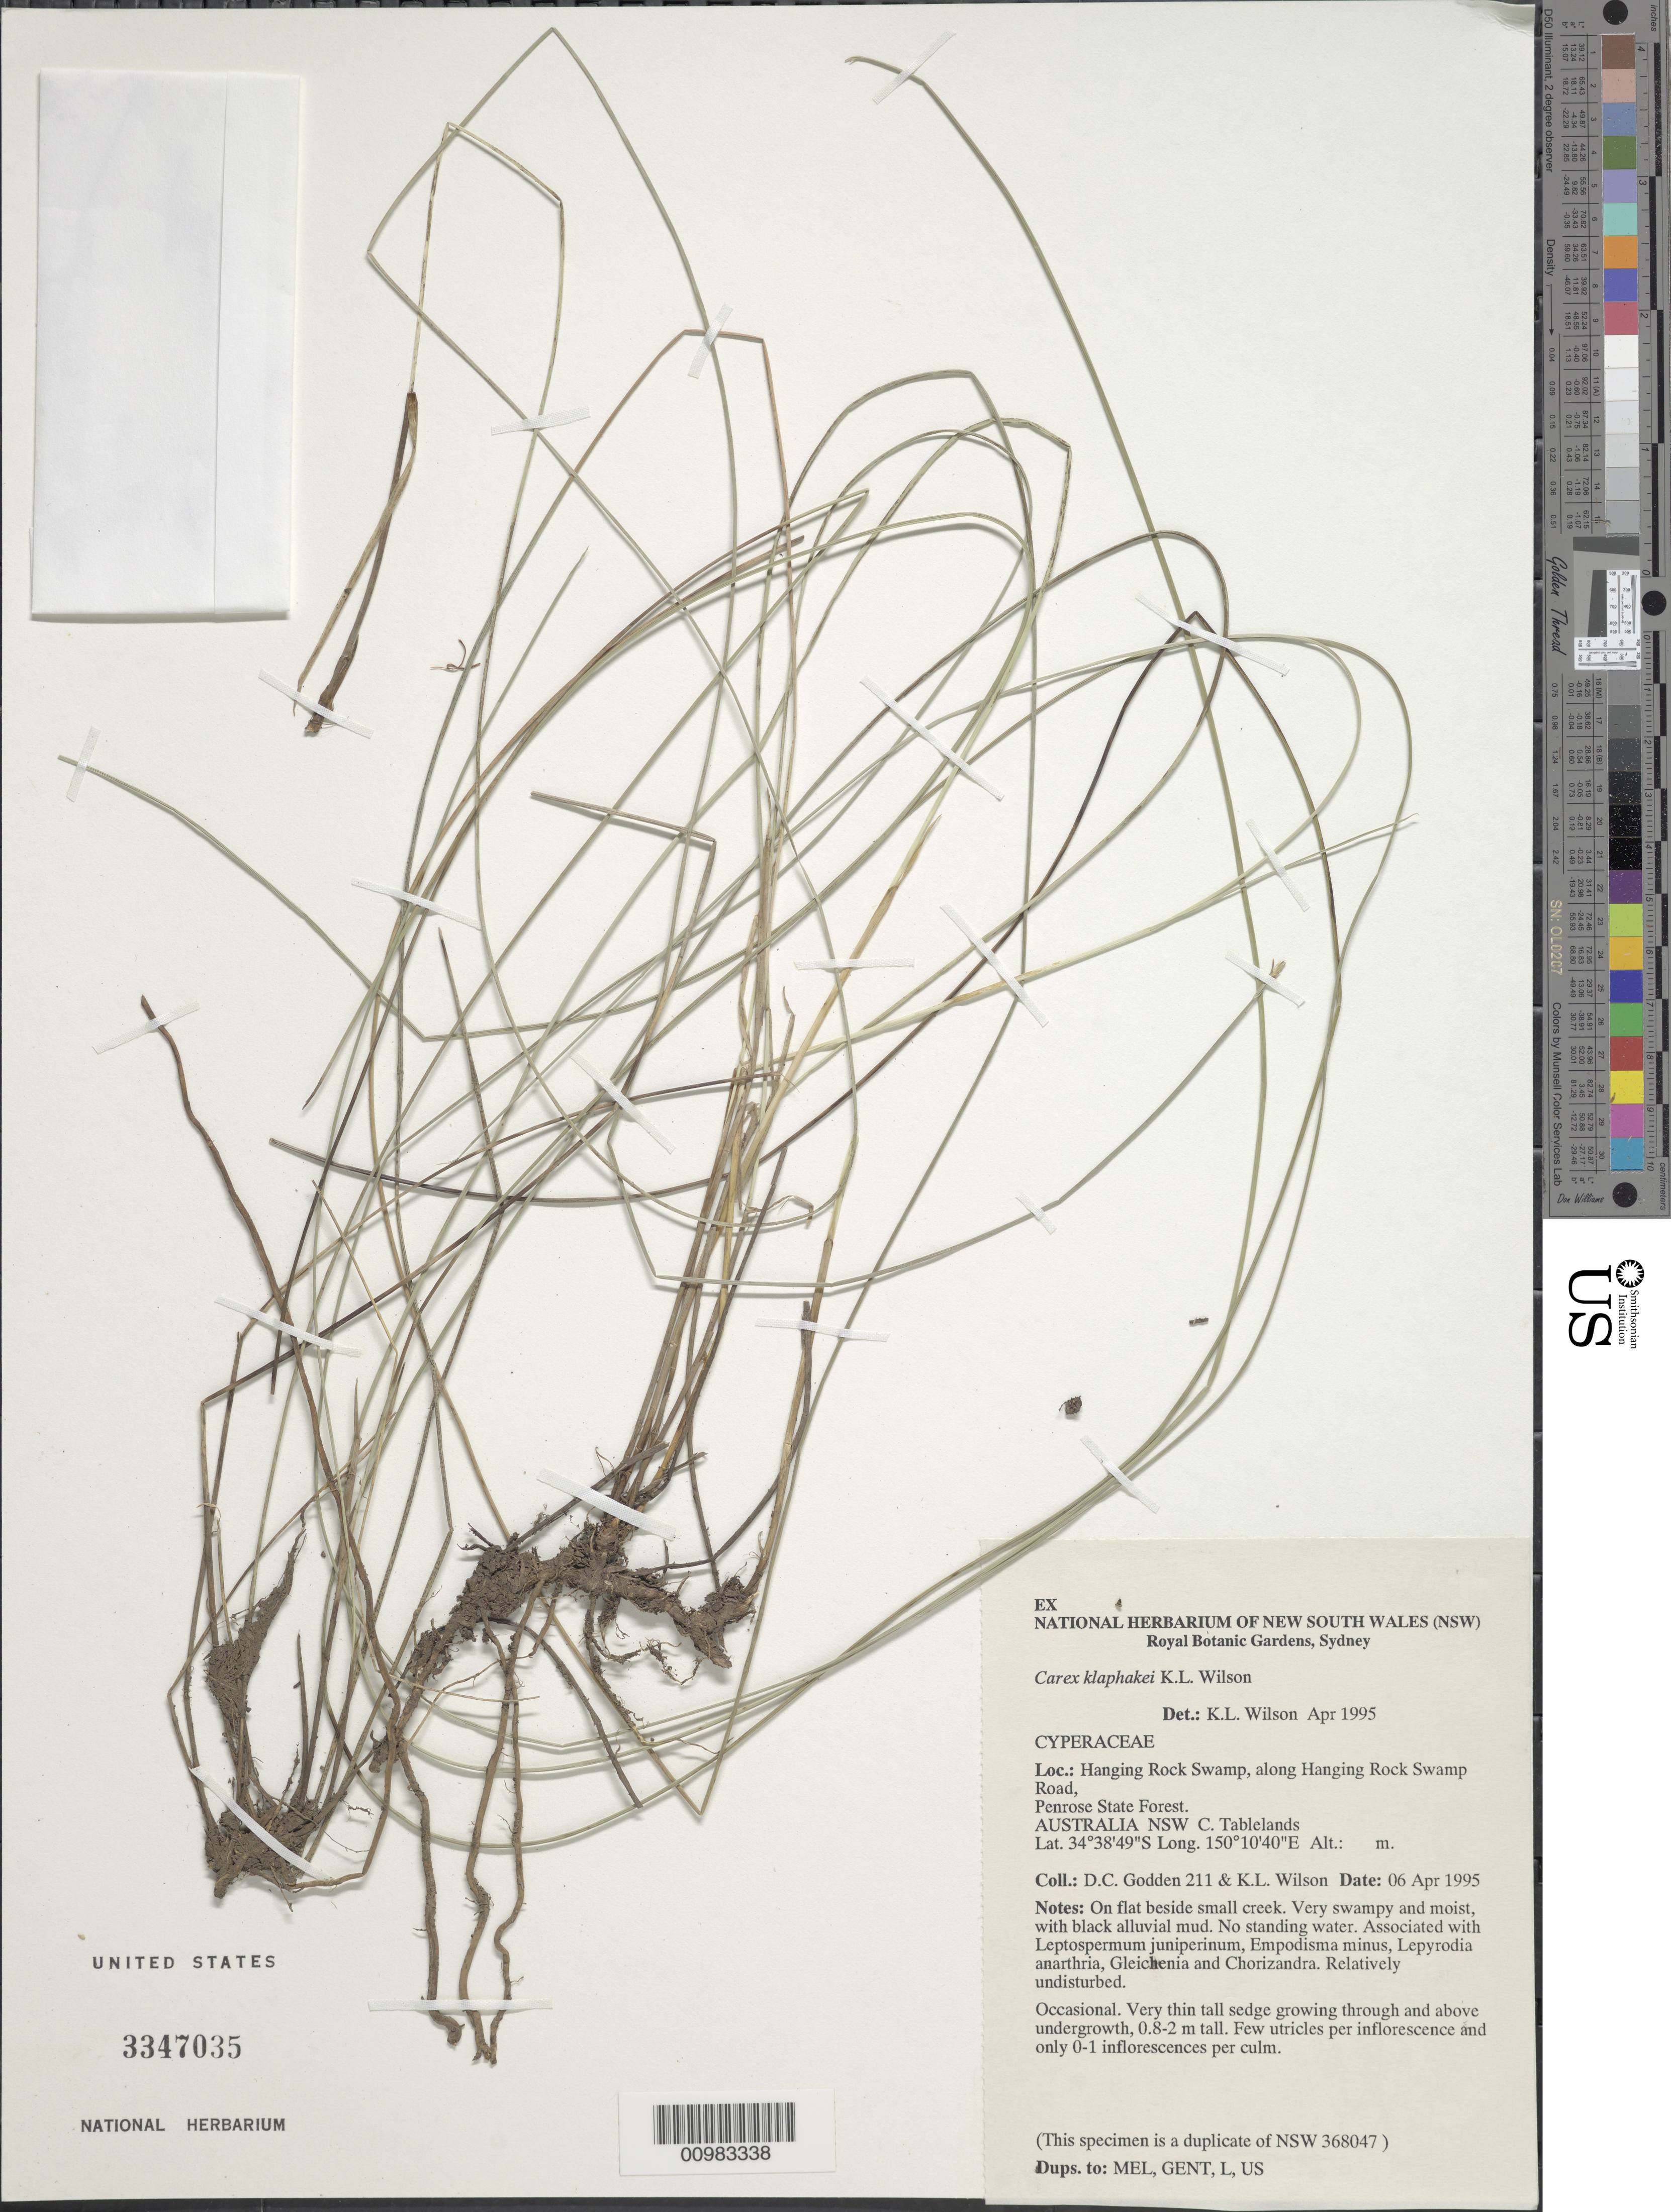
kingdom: Plantae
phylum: Tracheophyta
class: Liliopsida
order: Poales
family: Cyperaceae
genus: Carex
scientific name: Carex klaphakei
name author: K.L. Wilson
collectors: K. L. Wilson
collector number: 211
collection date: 1995-04-06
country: Australia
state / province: New South Wales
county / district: C. Tablelands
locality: Hanging Rock Swamp, along Hanging Rock Swamp Road,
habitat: On flat beside small creek. Very swampy and moist, with black alluvial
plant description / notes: (record contributed by HISPID)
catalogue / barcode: US 3347035